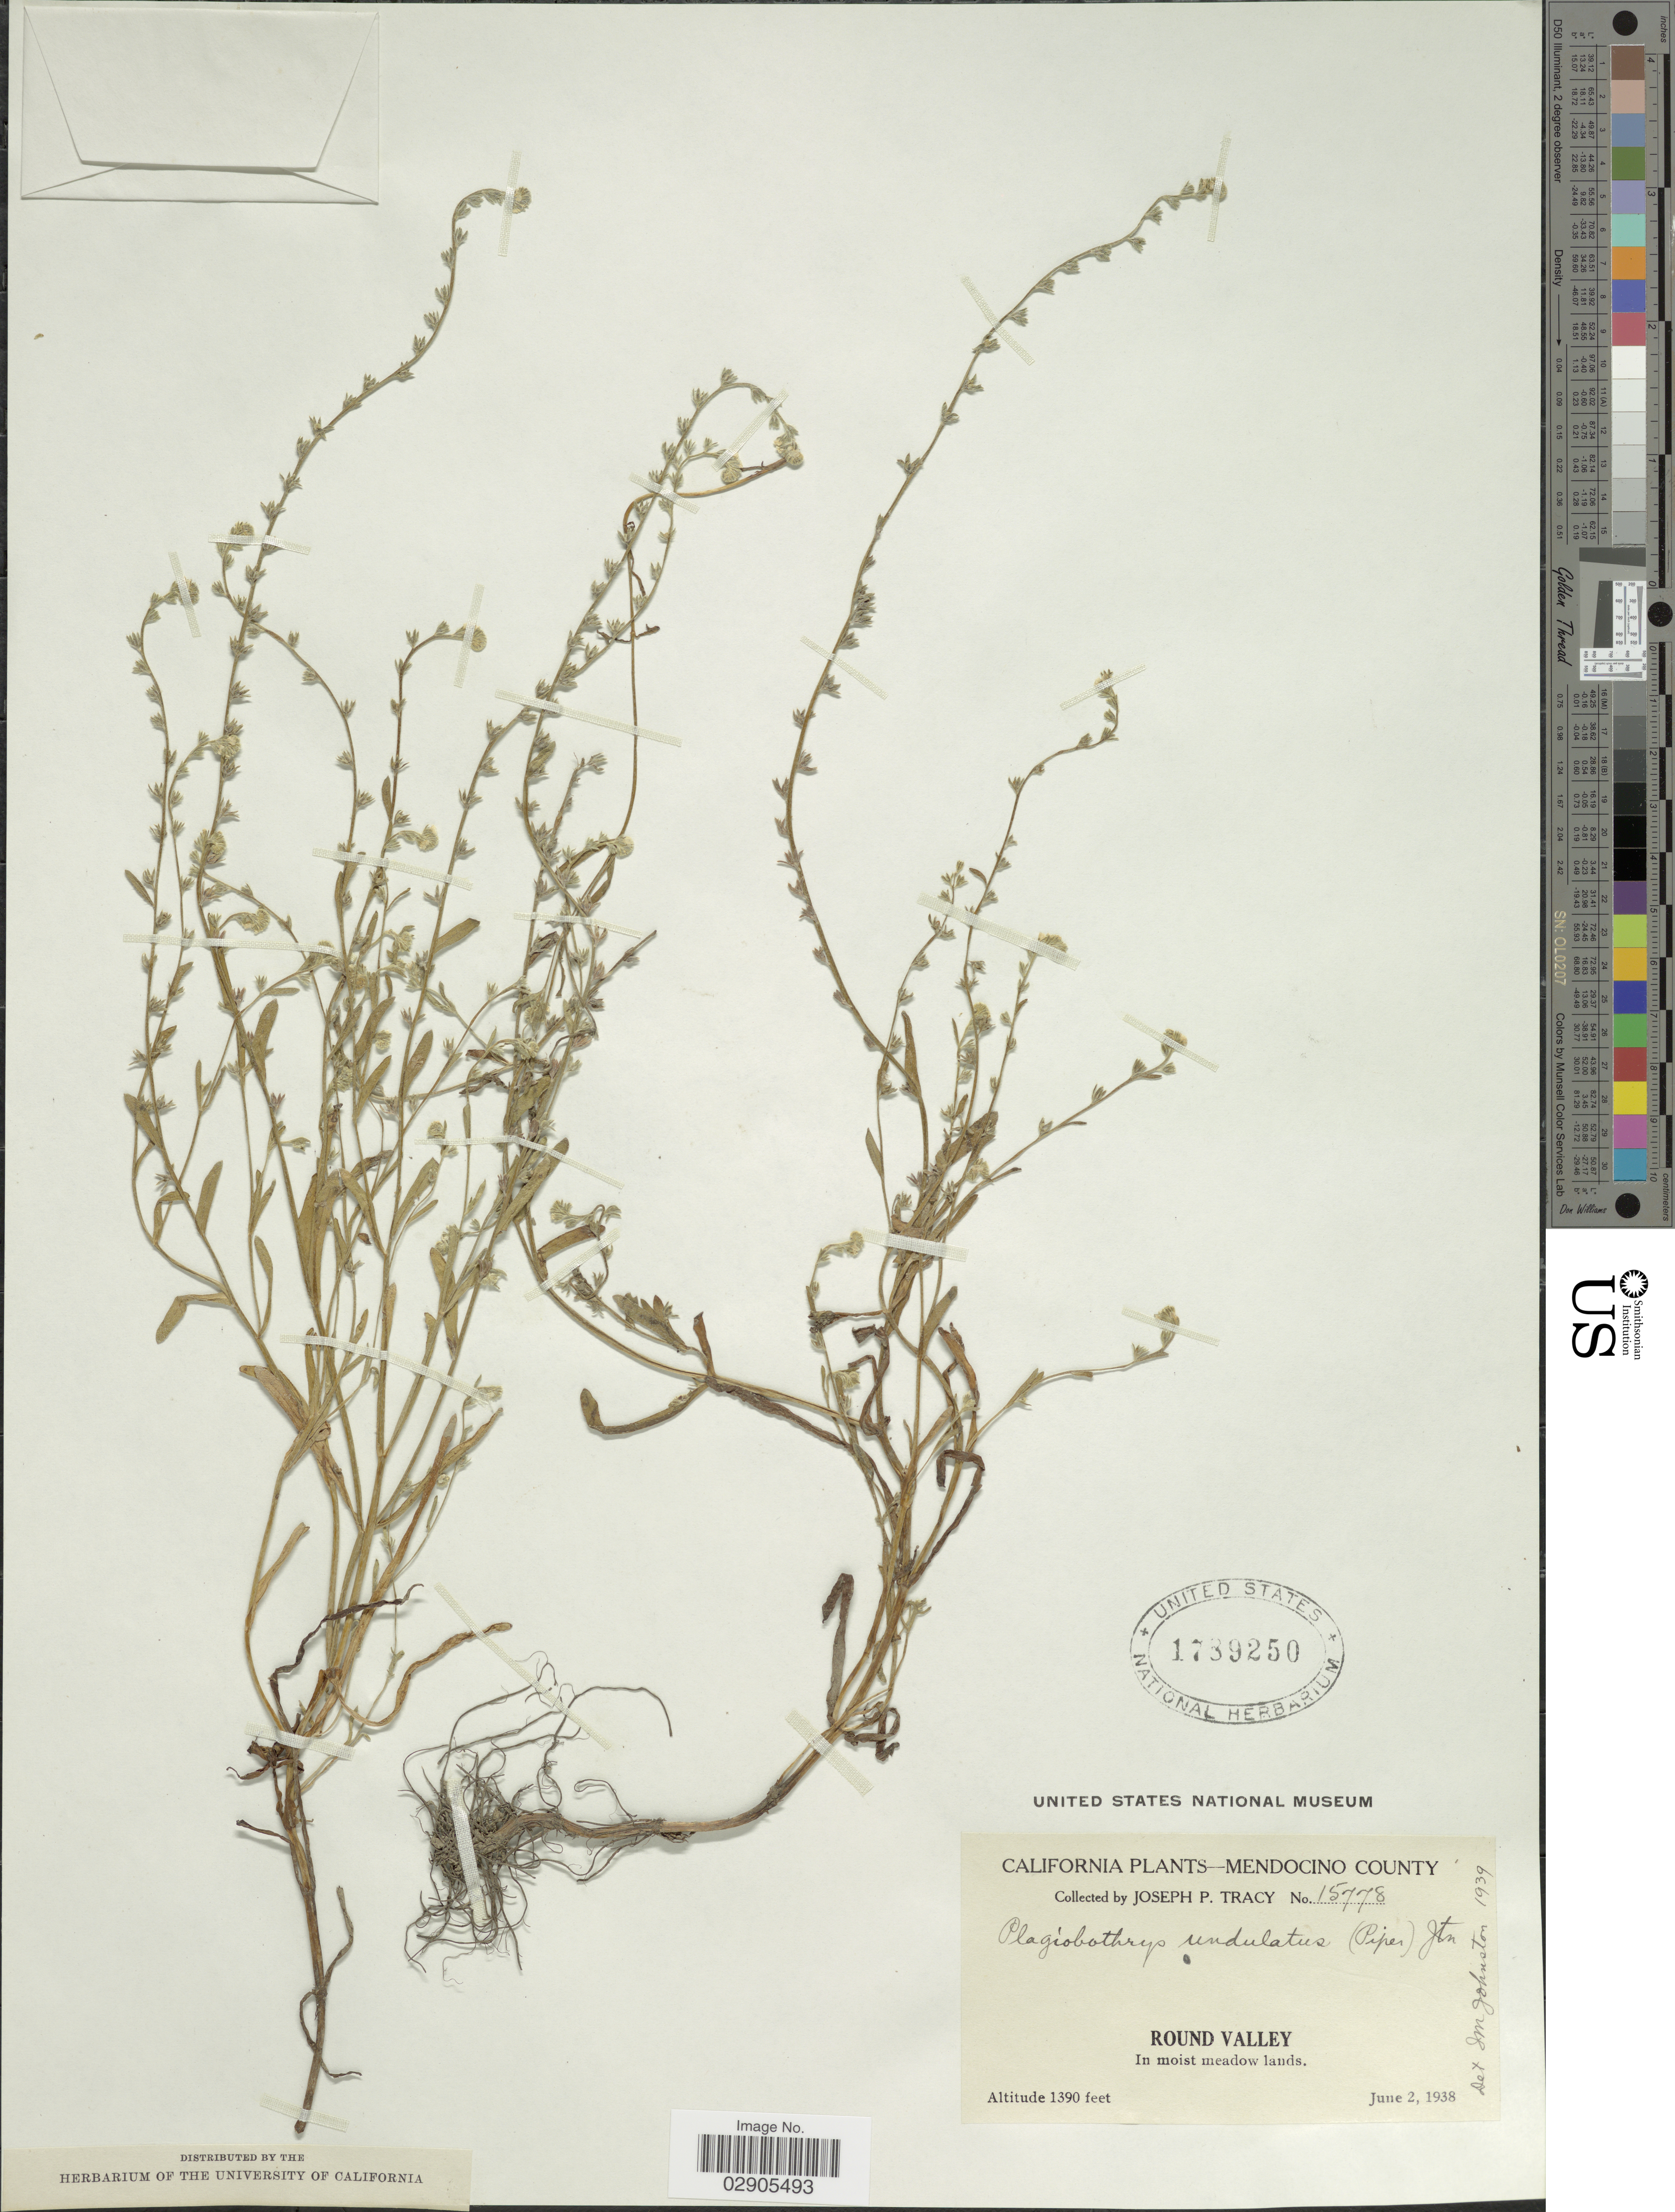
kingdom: Plantae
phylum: Tracheophyta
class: Magnoliopsida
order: Boraginales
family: Boraginaceae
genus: Allocarya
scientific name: Allocarya undulata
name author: Piper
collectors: J. Tracy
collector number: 15778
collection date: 1938-06-02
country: United States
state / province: California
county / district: Mendocino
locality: Mendocino County. Round Valley. In moist meadow lands.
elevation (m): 424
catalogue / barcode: US 1739250